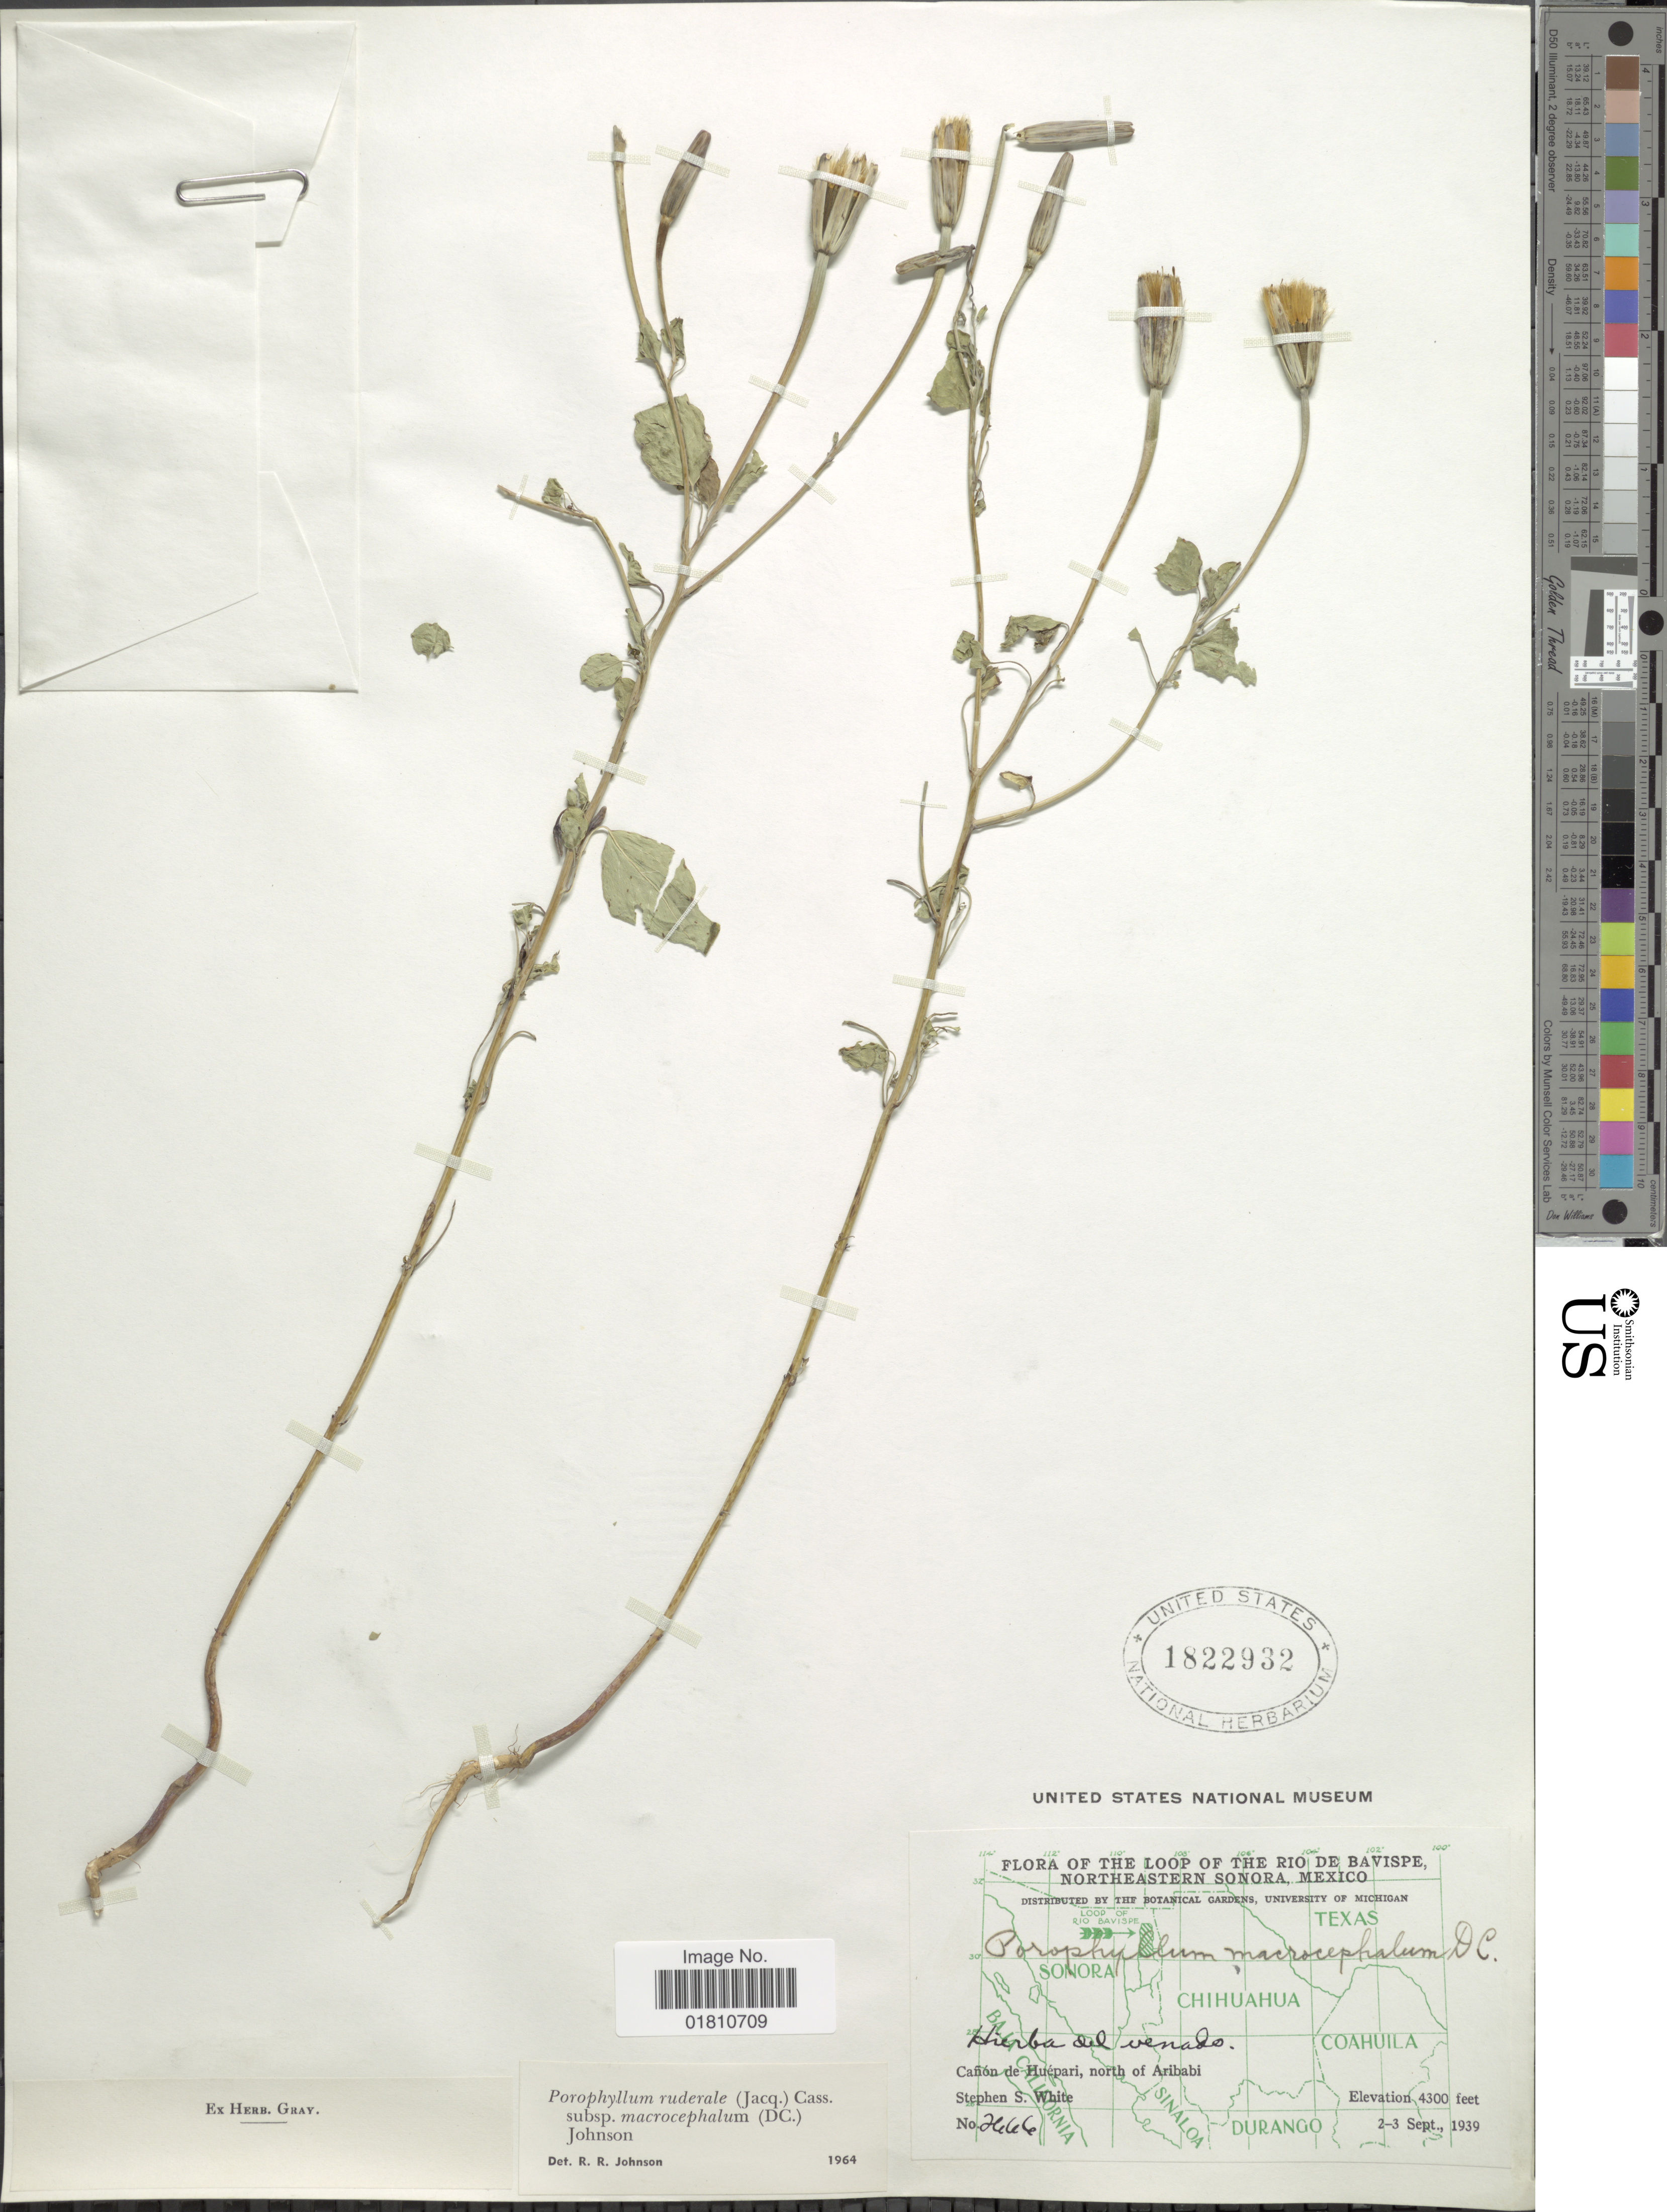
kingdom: Plantae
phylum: Tracheophyta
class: Magnoliopsida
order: Asterales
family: Asteraceae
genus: Porophyllum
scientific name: Porophyllum ruderale subsp. macrocephalum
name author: (DC.) R.R. Johnson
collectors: S. S. White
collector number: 2666*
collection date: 1939-09-02/1939-09-03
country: Mexico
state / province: Sonora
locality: The loop of the Rio de Bavispe, northeastern Sonora,hierba del venado, Cañon de Huepari, north of Aribabi.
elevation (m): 1311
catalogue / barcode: US 1822932